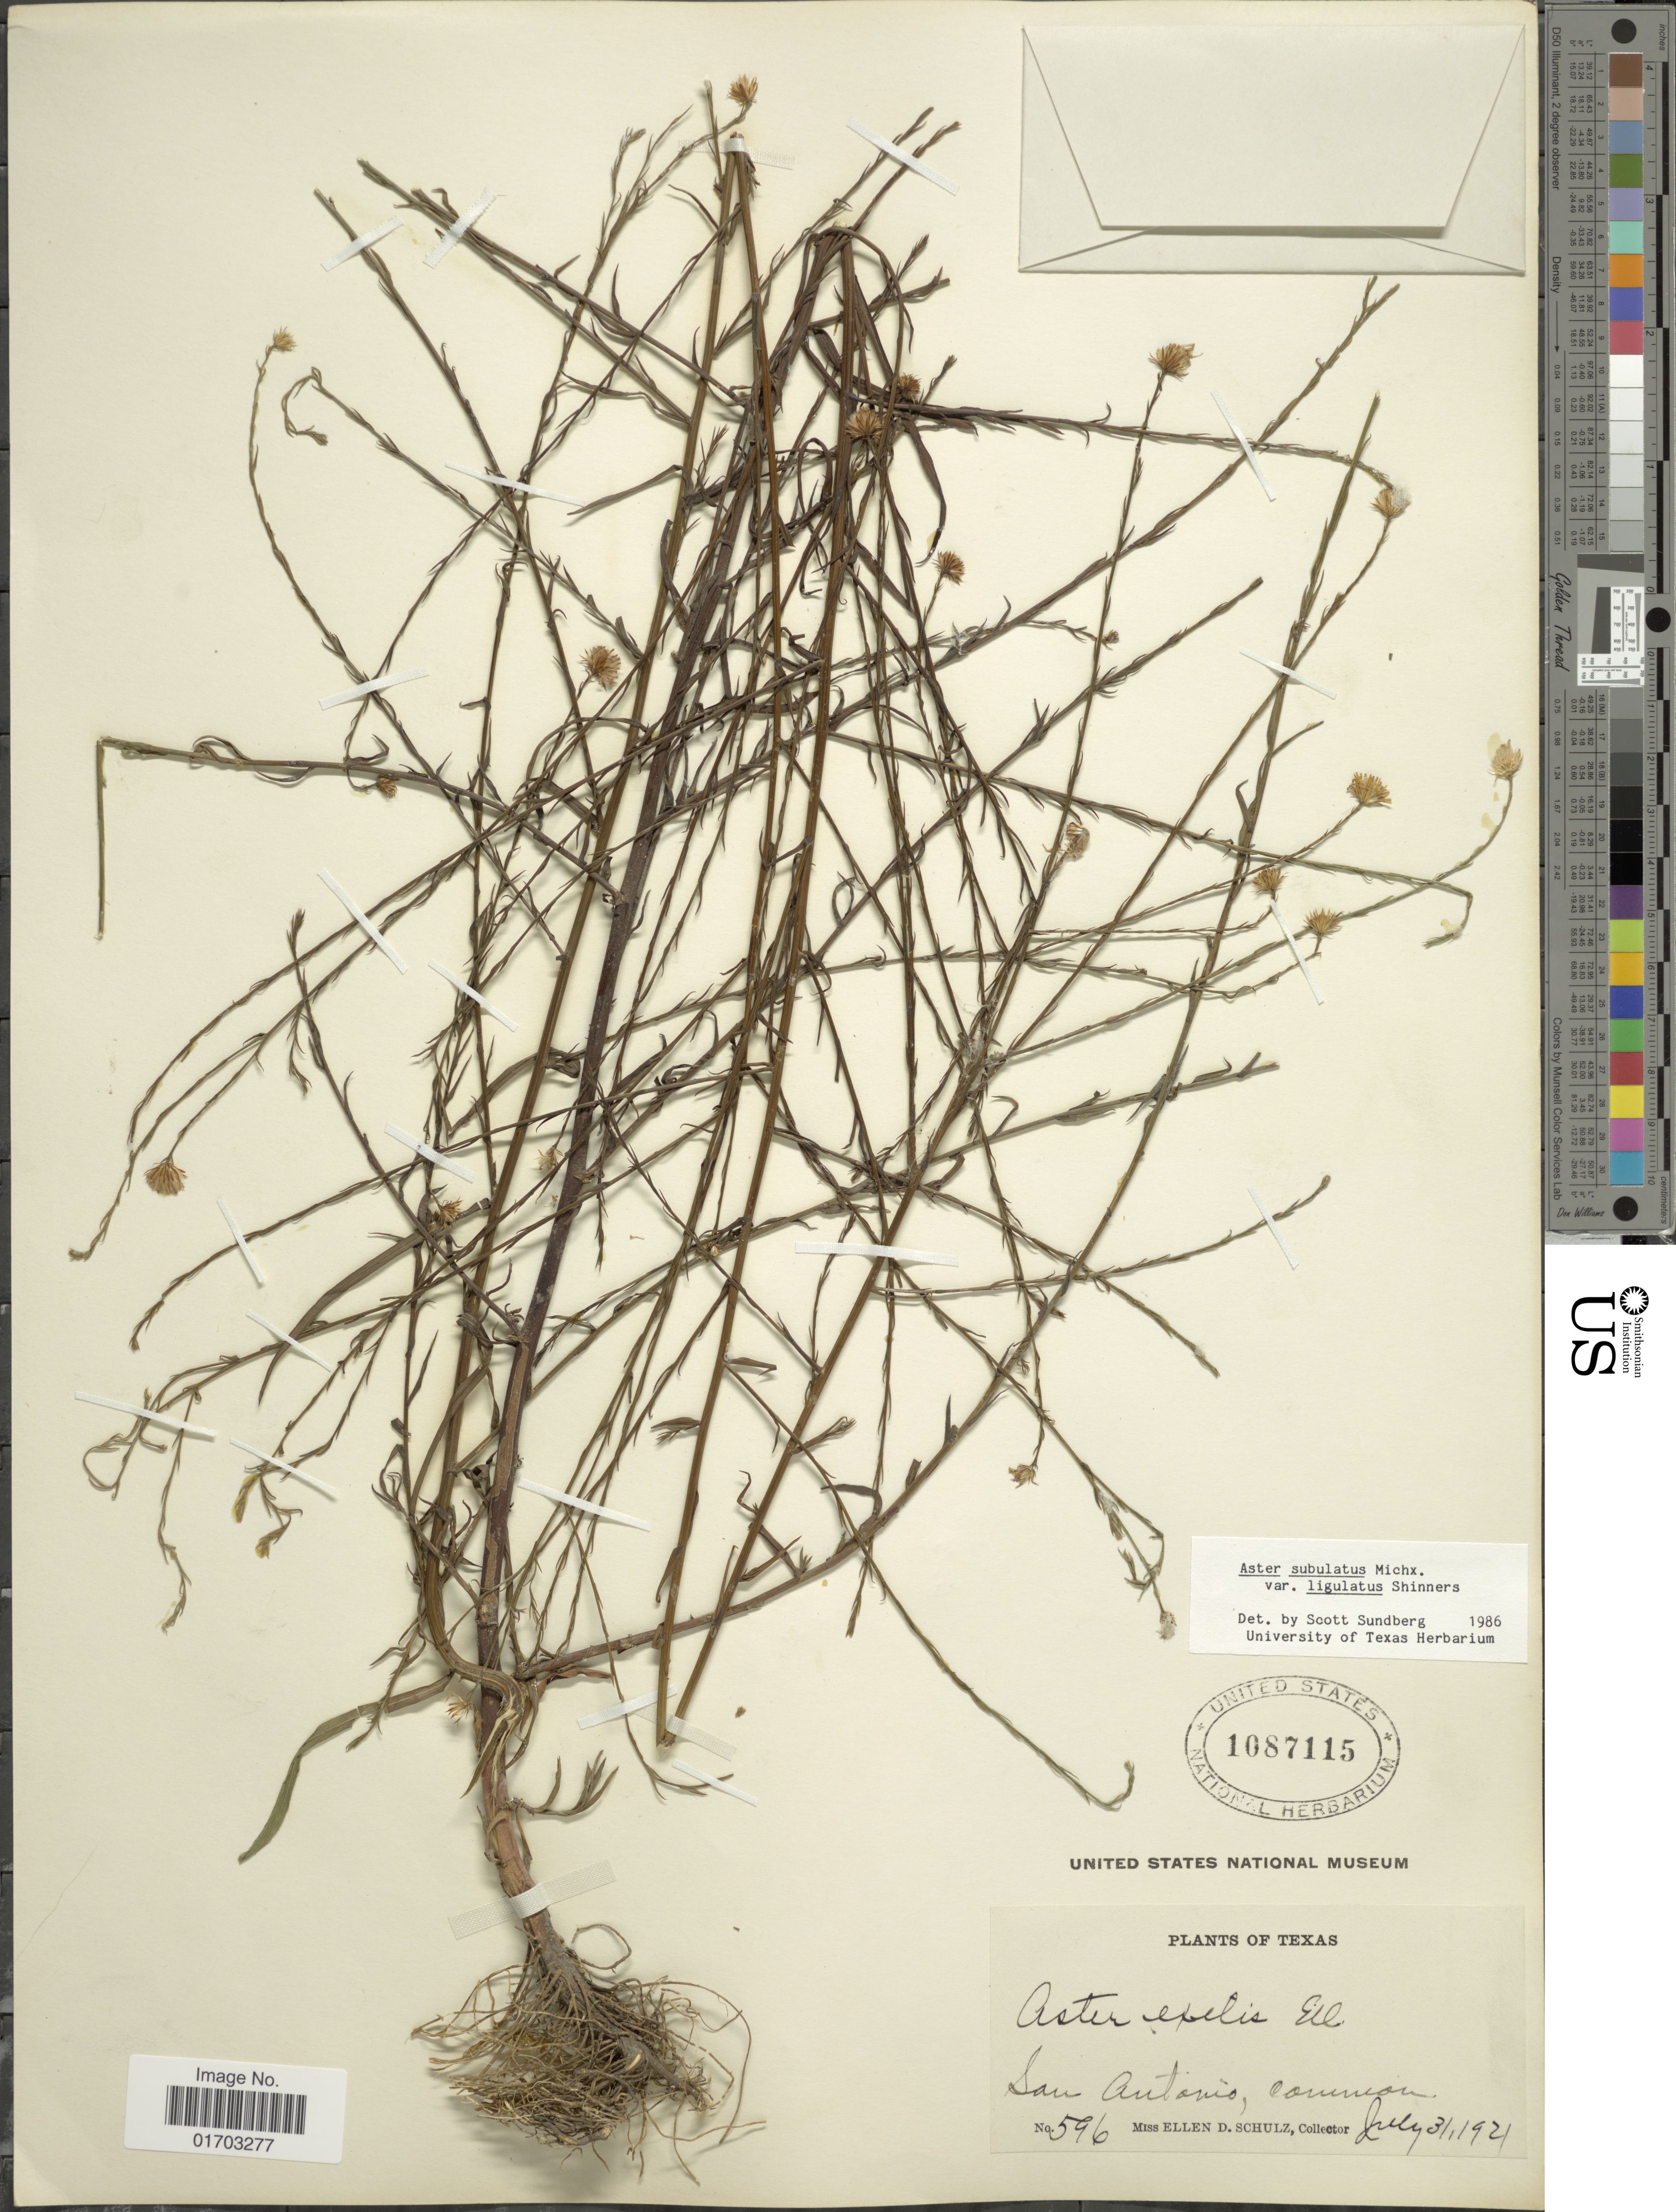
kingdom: Plantae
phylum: Tracheophyta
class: Magnoliopsida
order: Asterales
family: Asteraceae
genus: Symphyotrichum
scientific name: Symphyotrichum subulatum var. subulatum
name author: (Michx.) G.L. Nesom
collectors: E. D. Schulz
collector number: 596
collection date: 1921-07-31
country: United States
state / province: Texas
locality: San Antonio, common.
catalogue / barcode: US 1087115